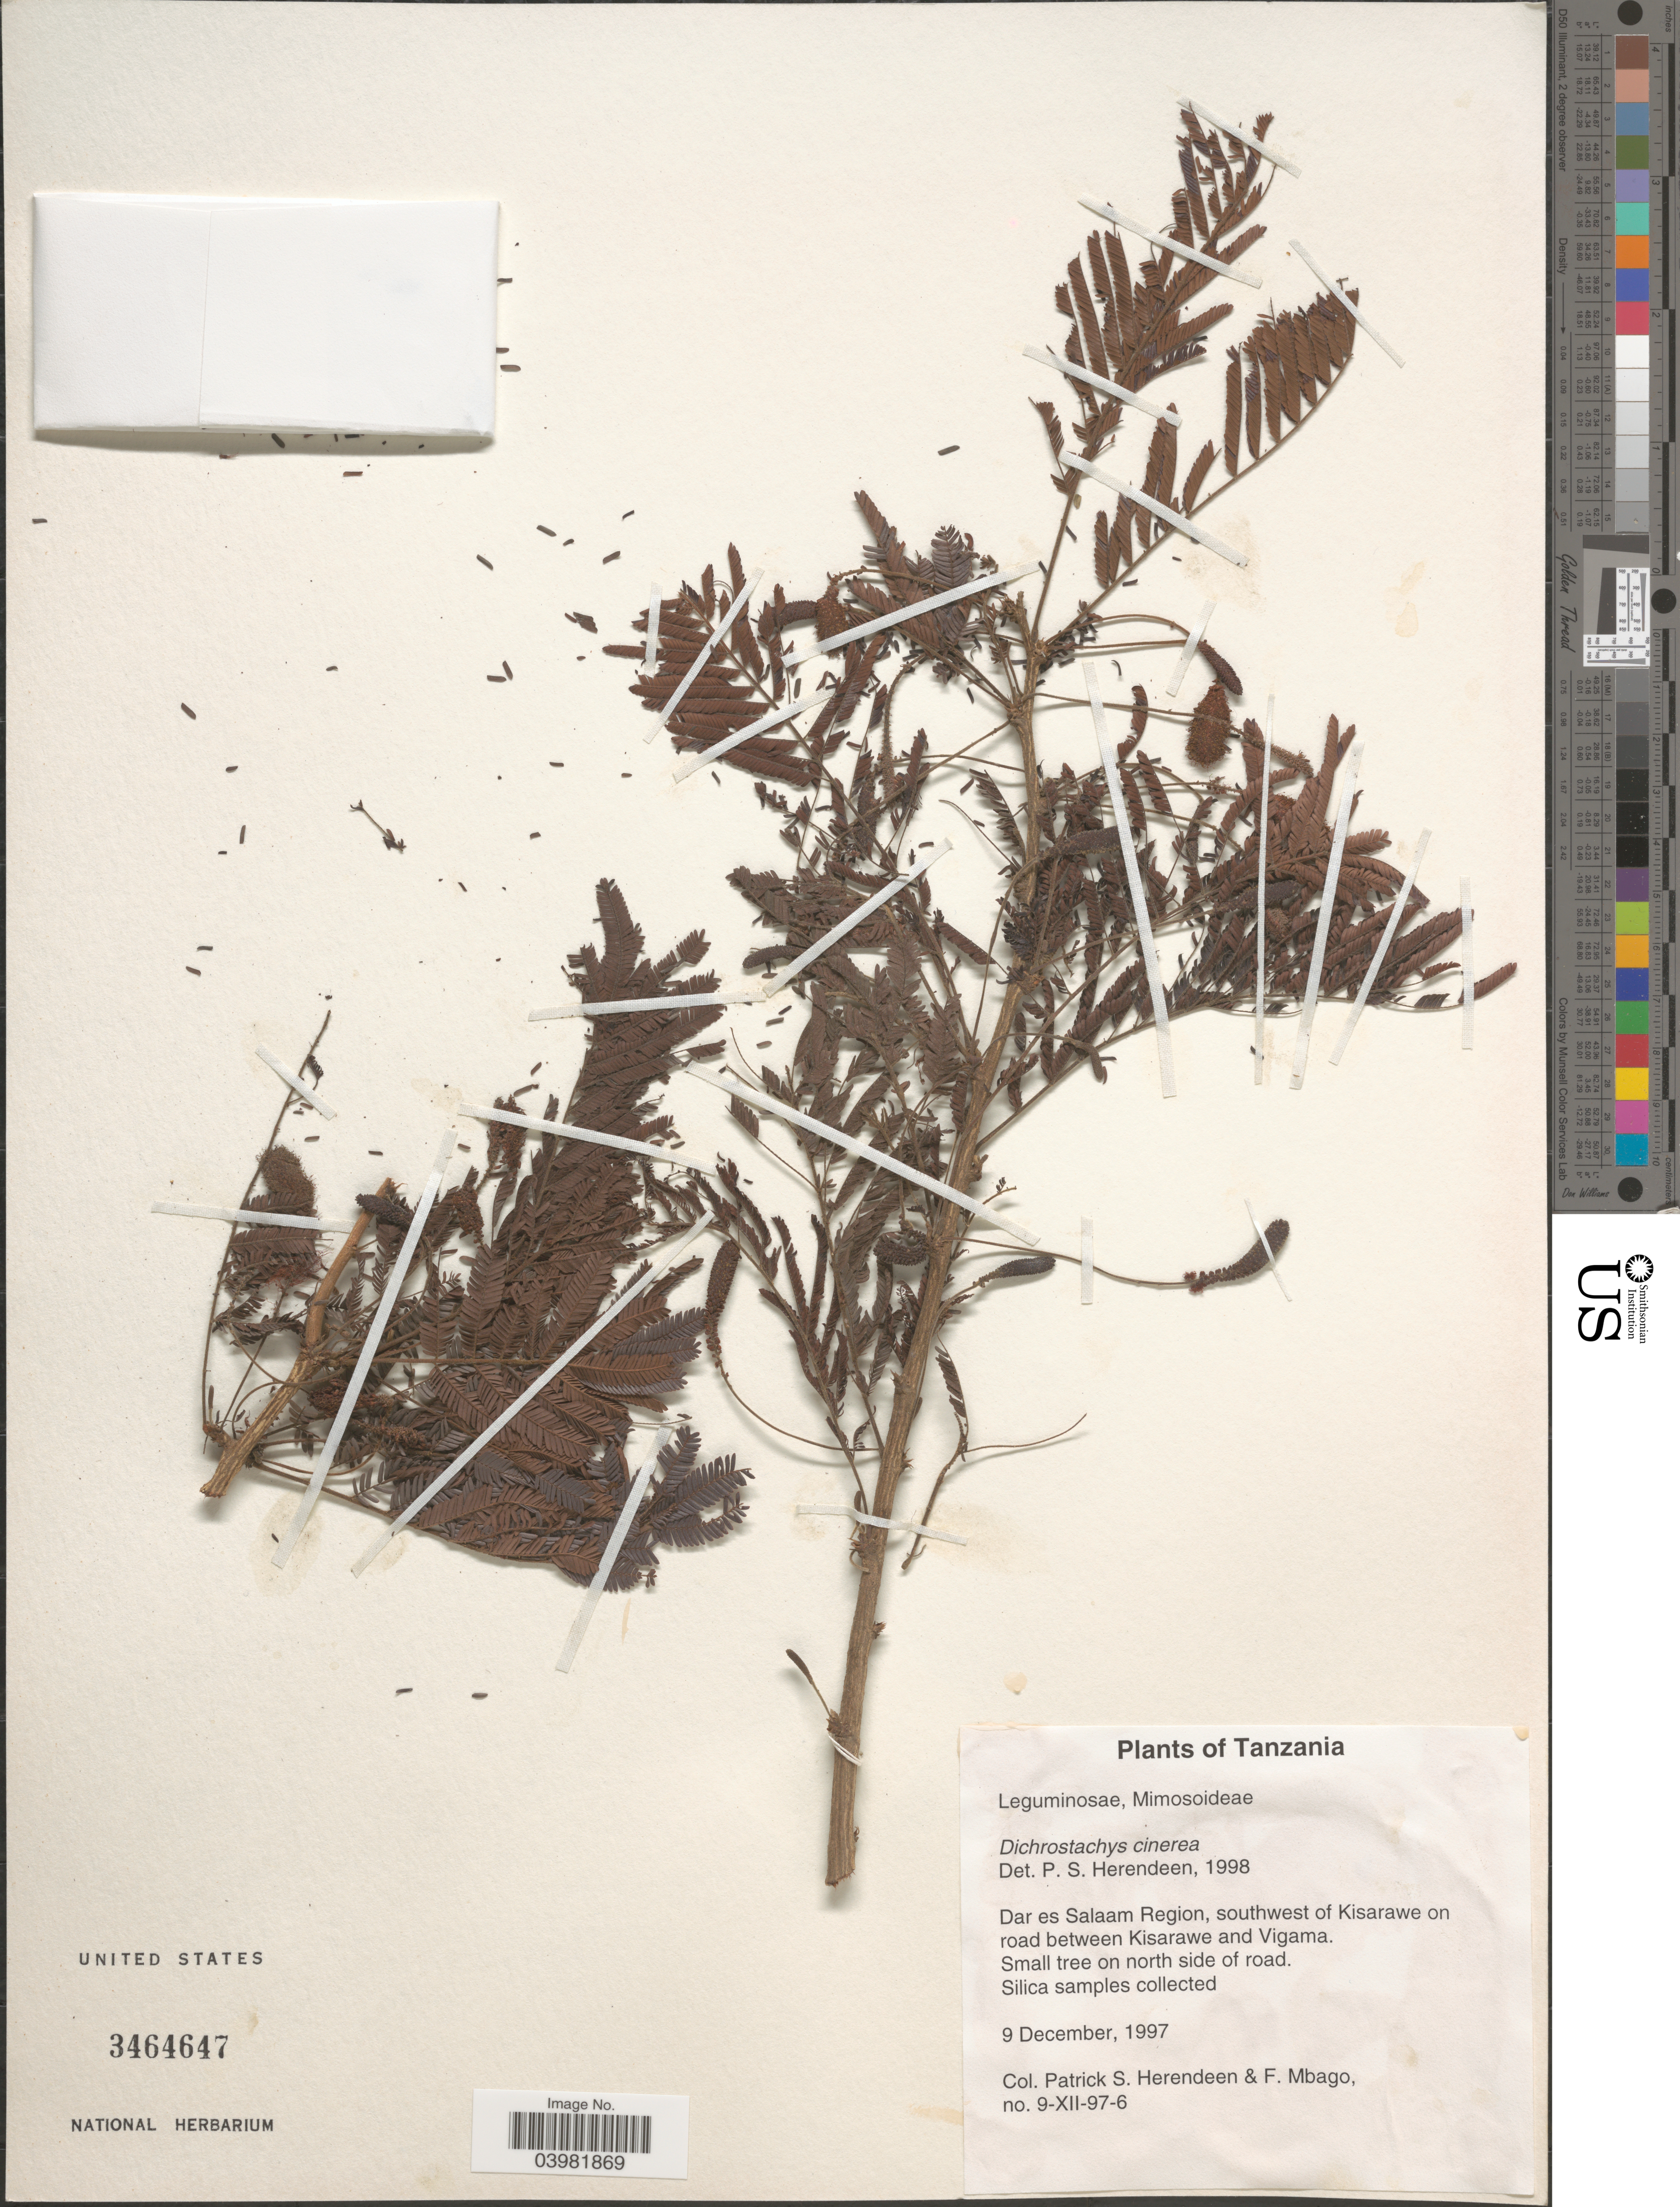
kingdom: Plantae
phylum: Tracheophyta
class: Magnoliopsida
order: Fabales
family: Fabaceae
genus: Dichrostachys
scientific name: Dichrostachys cinerea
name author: (L.) Wight & Arn.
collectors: P. S. Herendeen & F. Mbago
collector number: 9-XII-97-6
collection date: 1997-12-09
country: Tanzania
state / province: Dar es Salaam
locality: Dar es Salaam Region, southwest of Kisarawe on road between Kisarawe and Vigama. On north side of road.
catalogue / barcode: US 3464647